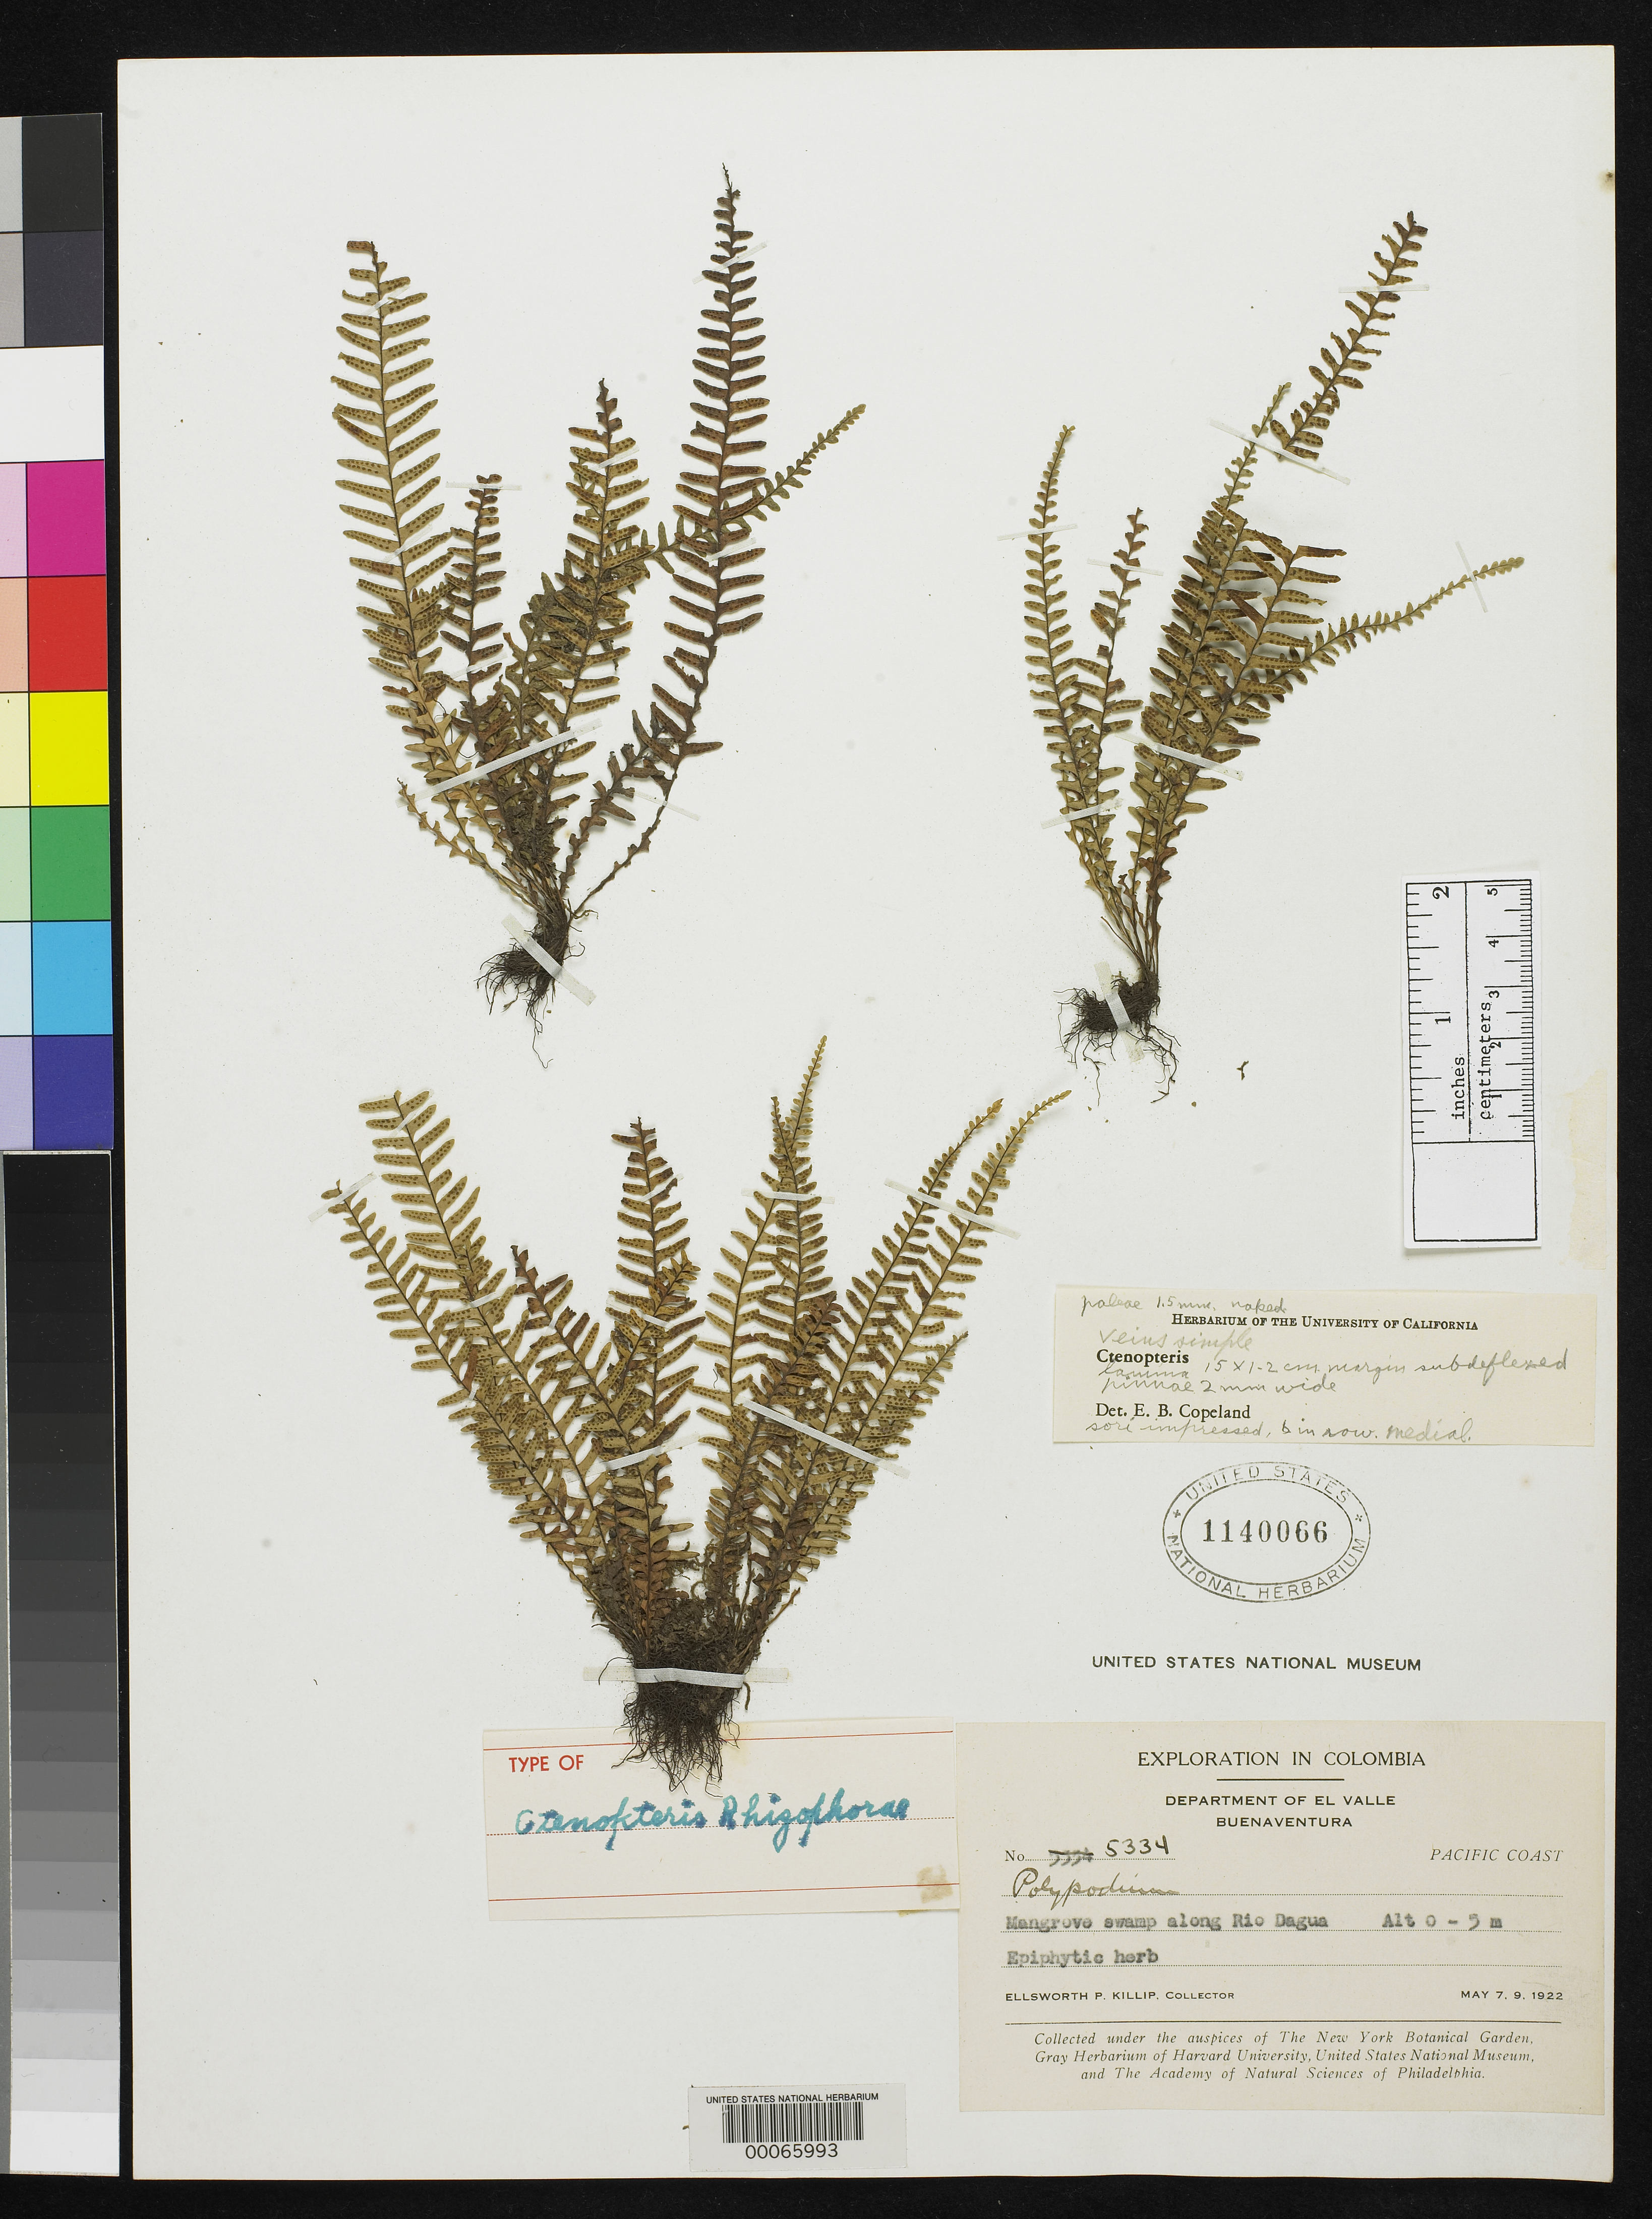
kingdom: Plantae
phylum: Tracheophyta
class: Polypodiopsida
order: Polypodiales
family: Polypodiaceae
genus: Ctenopteris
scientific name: Ctenopteris rhizophorae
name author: Copel.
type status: Holotype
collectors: E. P. Killip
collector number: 5334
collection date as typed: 07 May 1922 and 09 May 1922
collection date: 1922-05-07,1922-05-09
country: Colombia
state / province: Valle del Cauca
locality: Buena Ventura, along Rio Dagua.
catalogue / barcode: US 1140066